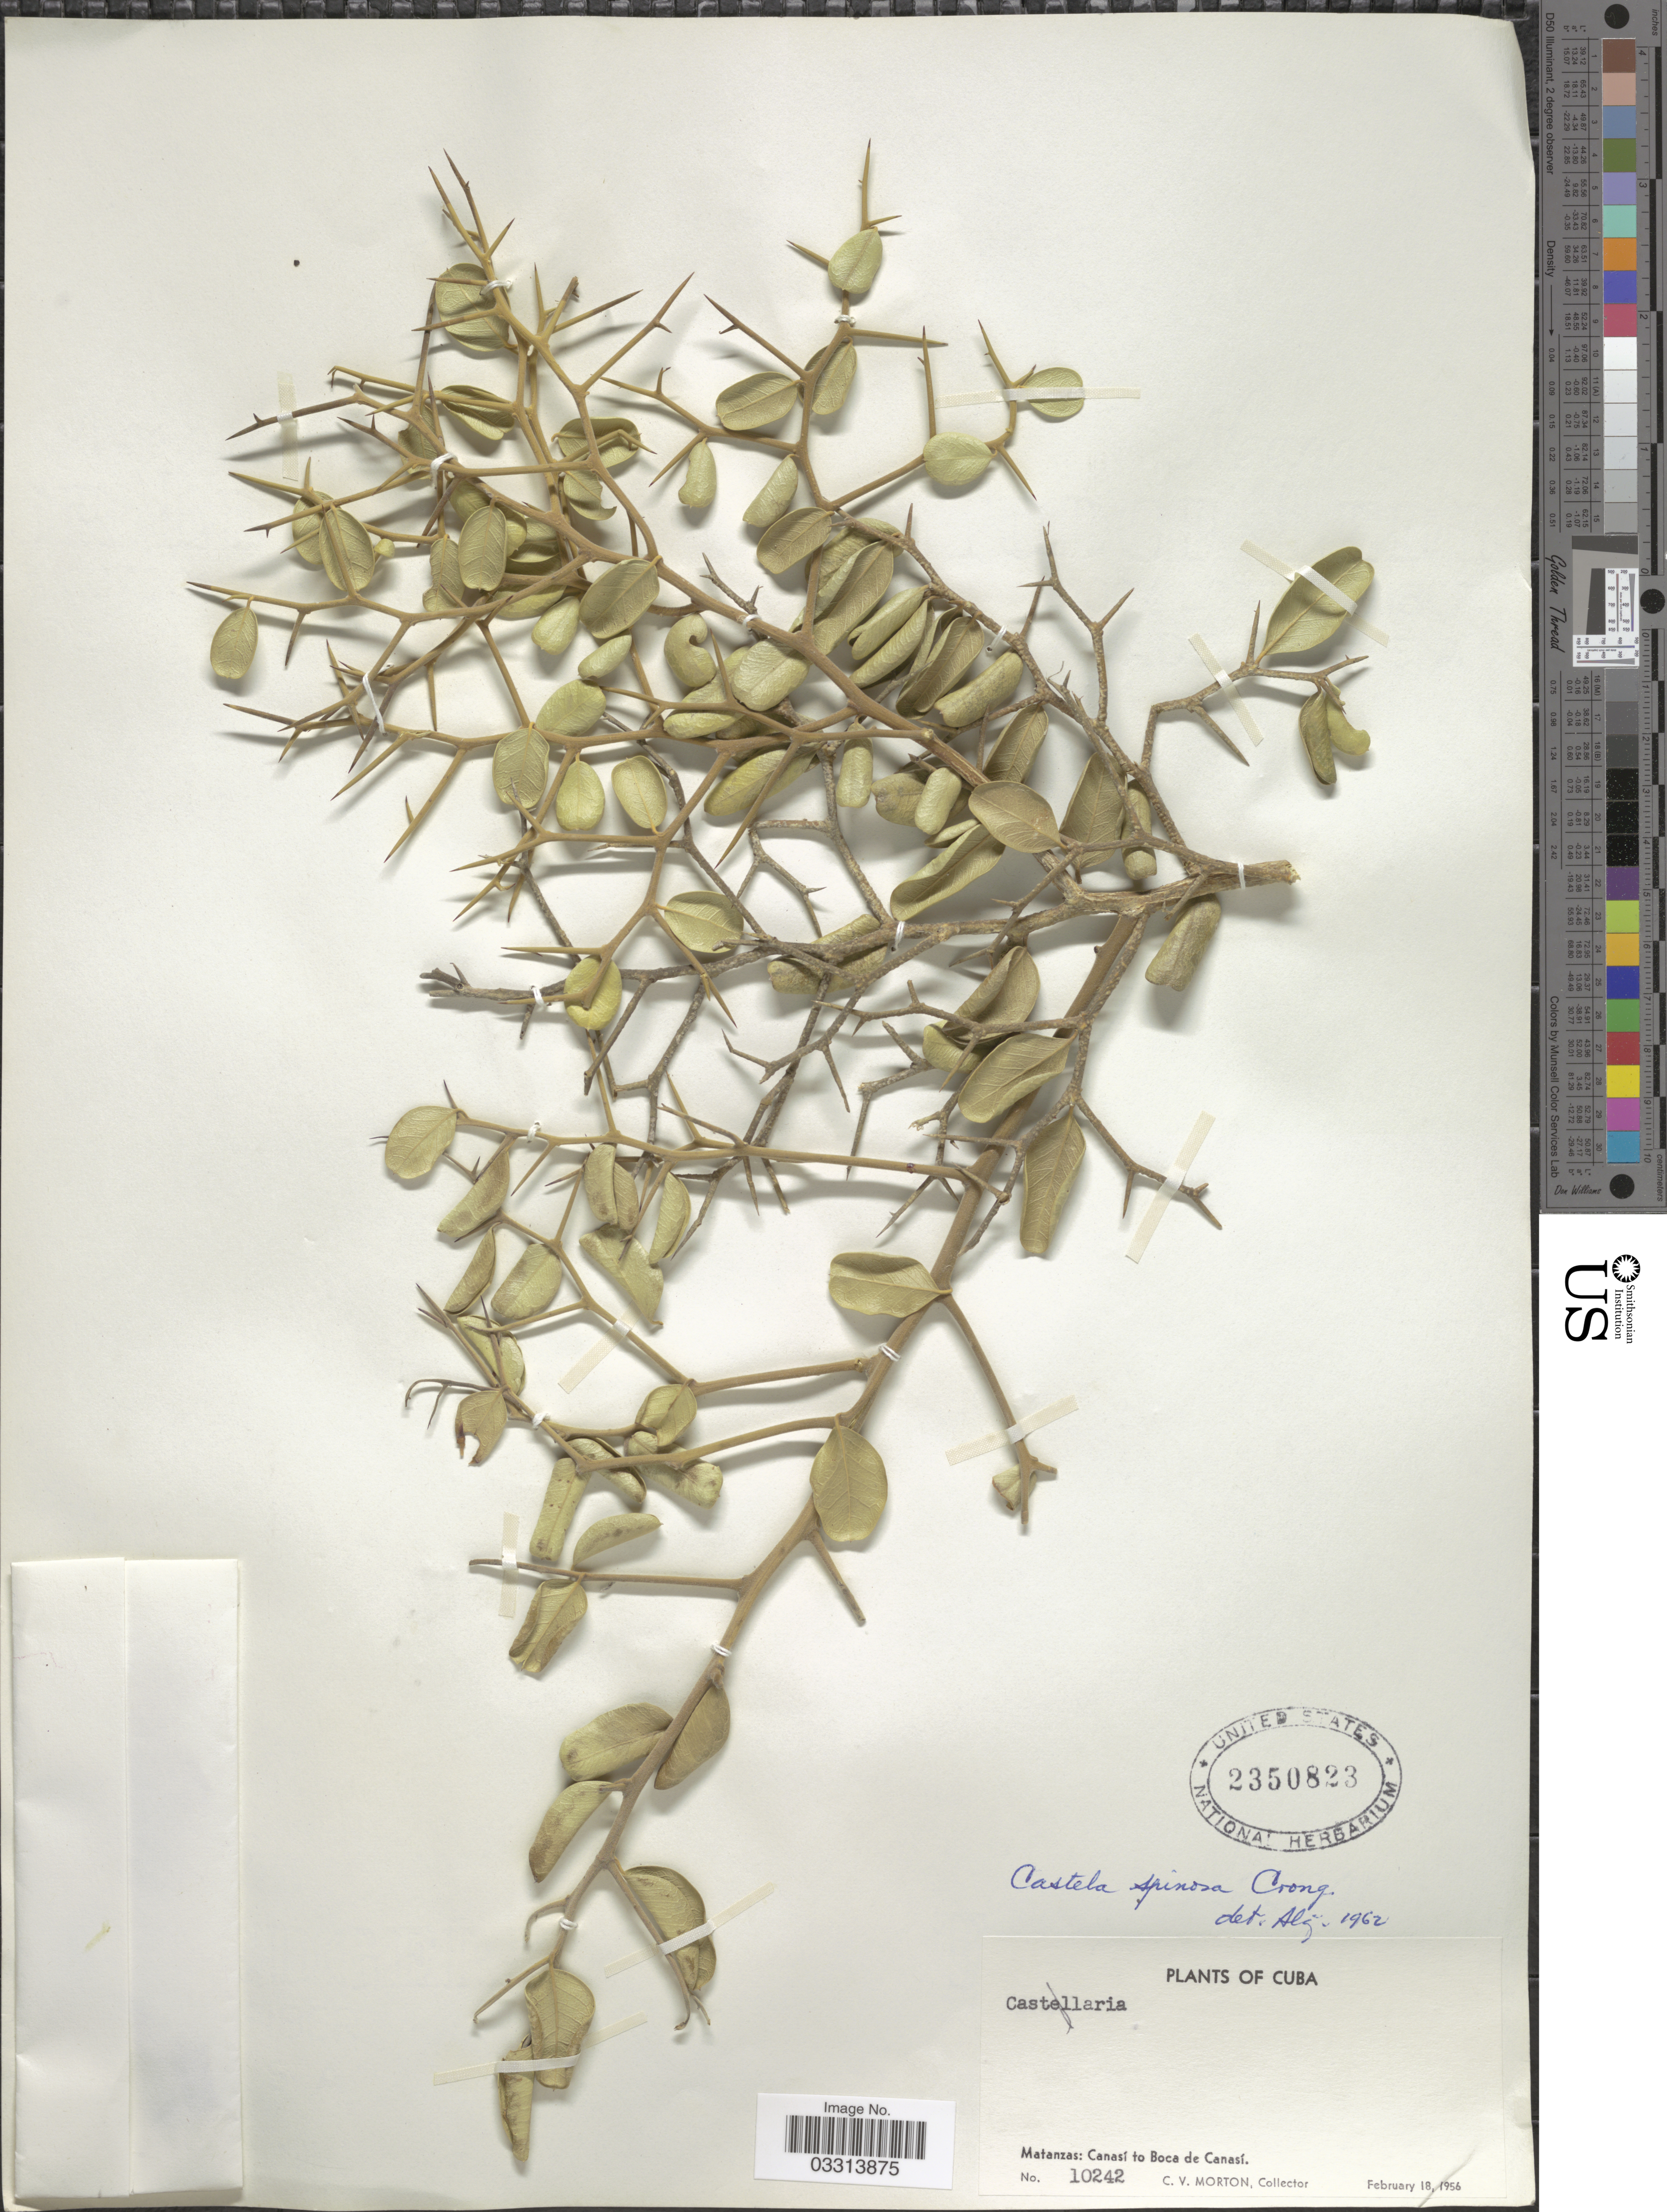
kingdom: Plantae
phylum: Tracheophyta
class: Magnoliopsida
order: Sapindales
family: Simaroubaceae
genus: Castela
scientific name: Castela spinosa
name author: Cronq.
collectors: C. V. Morton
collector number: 10242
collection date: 1956-02-18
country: Cuba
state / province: Matanzas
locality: Canasí to Boca de Canasí.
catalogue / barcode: US 2350823